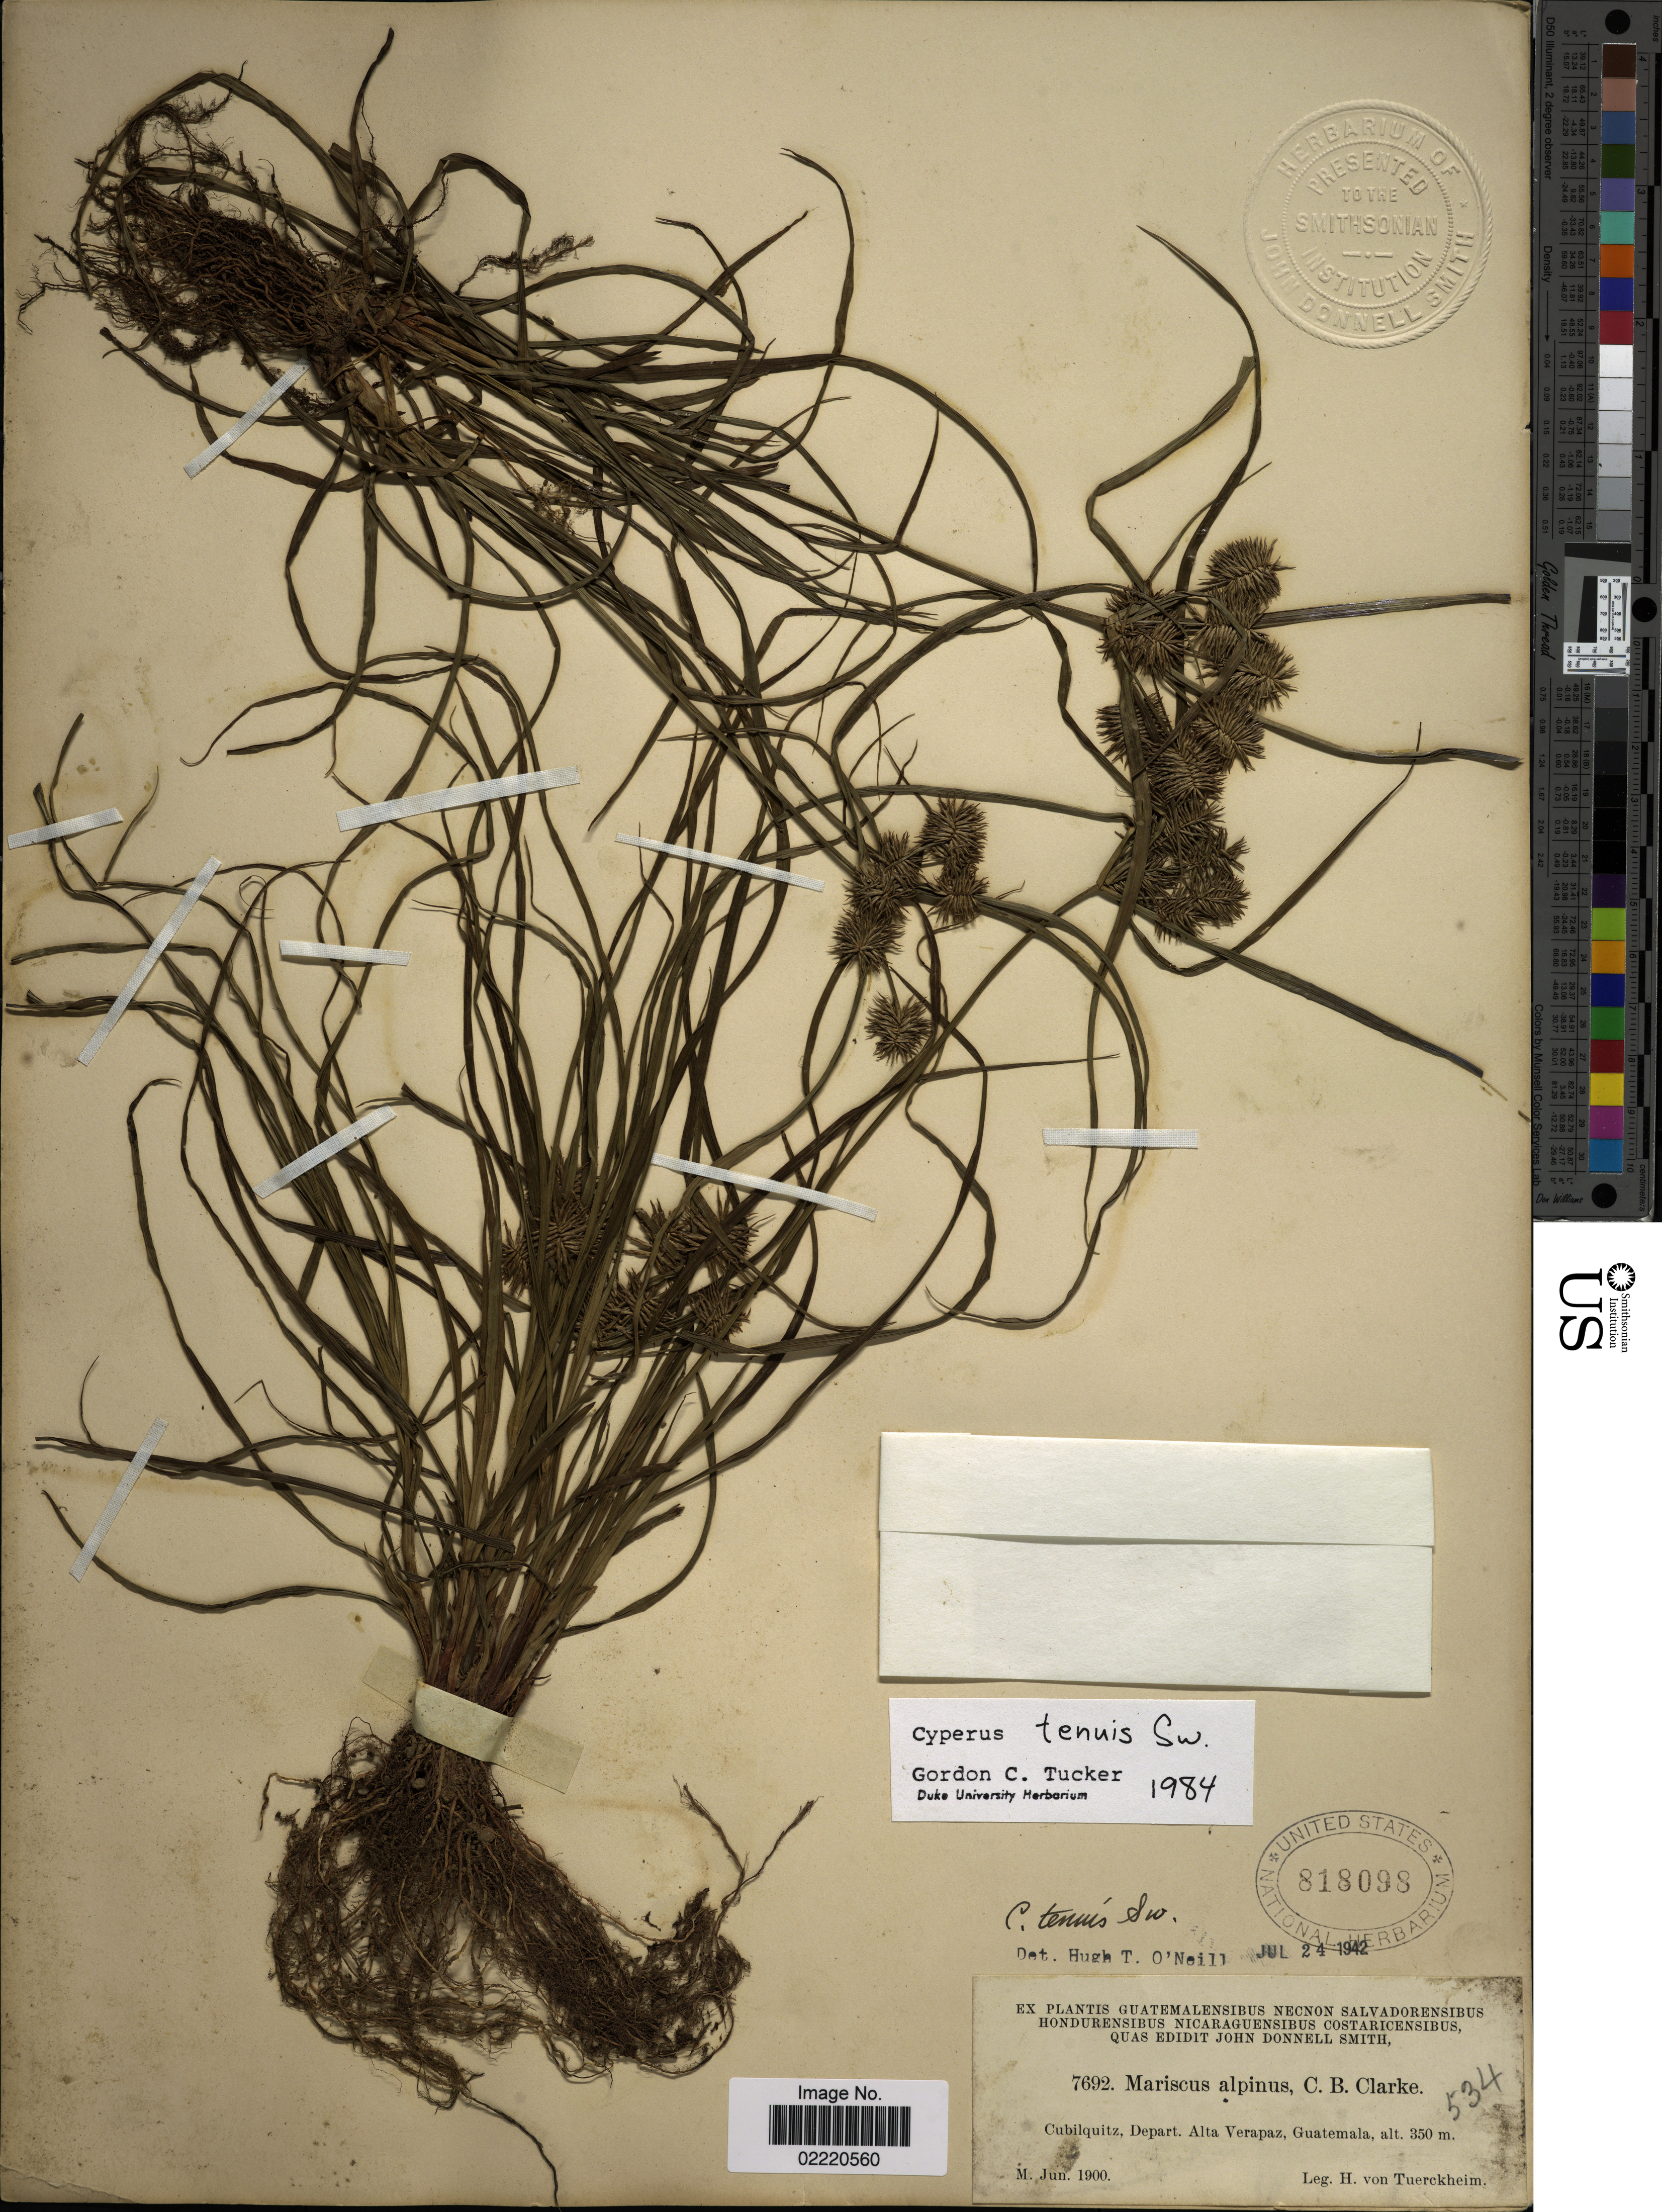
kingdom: Plantae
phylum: Tracheophyta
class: Liliopsida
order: Poales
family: Cyperaceae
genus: Cyperus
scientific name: Cyperus tenuis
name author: Sw.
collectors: H. von Türckheim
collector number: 7692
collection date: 1900-06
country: Guatemala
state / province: Alta Verapaz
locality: Cubilquitz.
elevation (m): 350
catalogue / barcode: US 818098